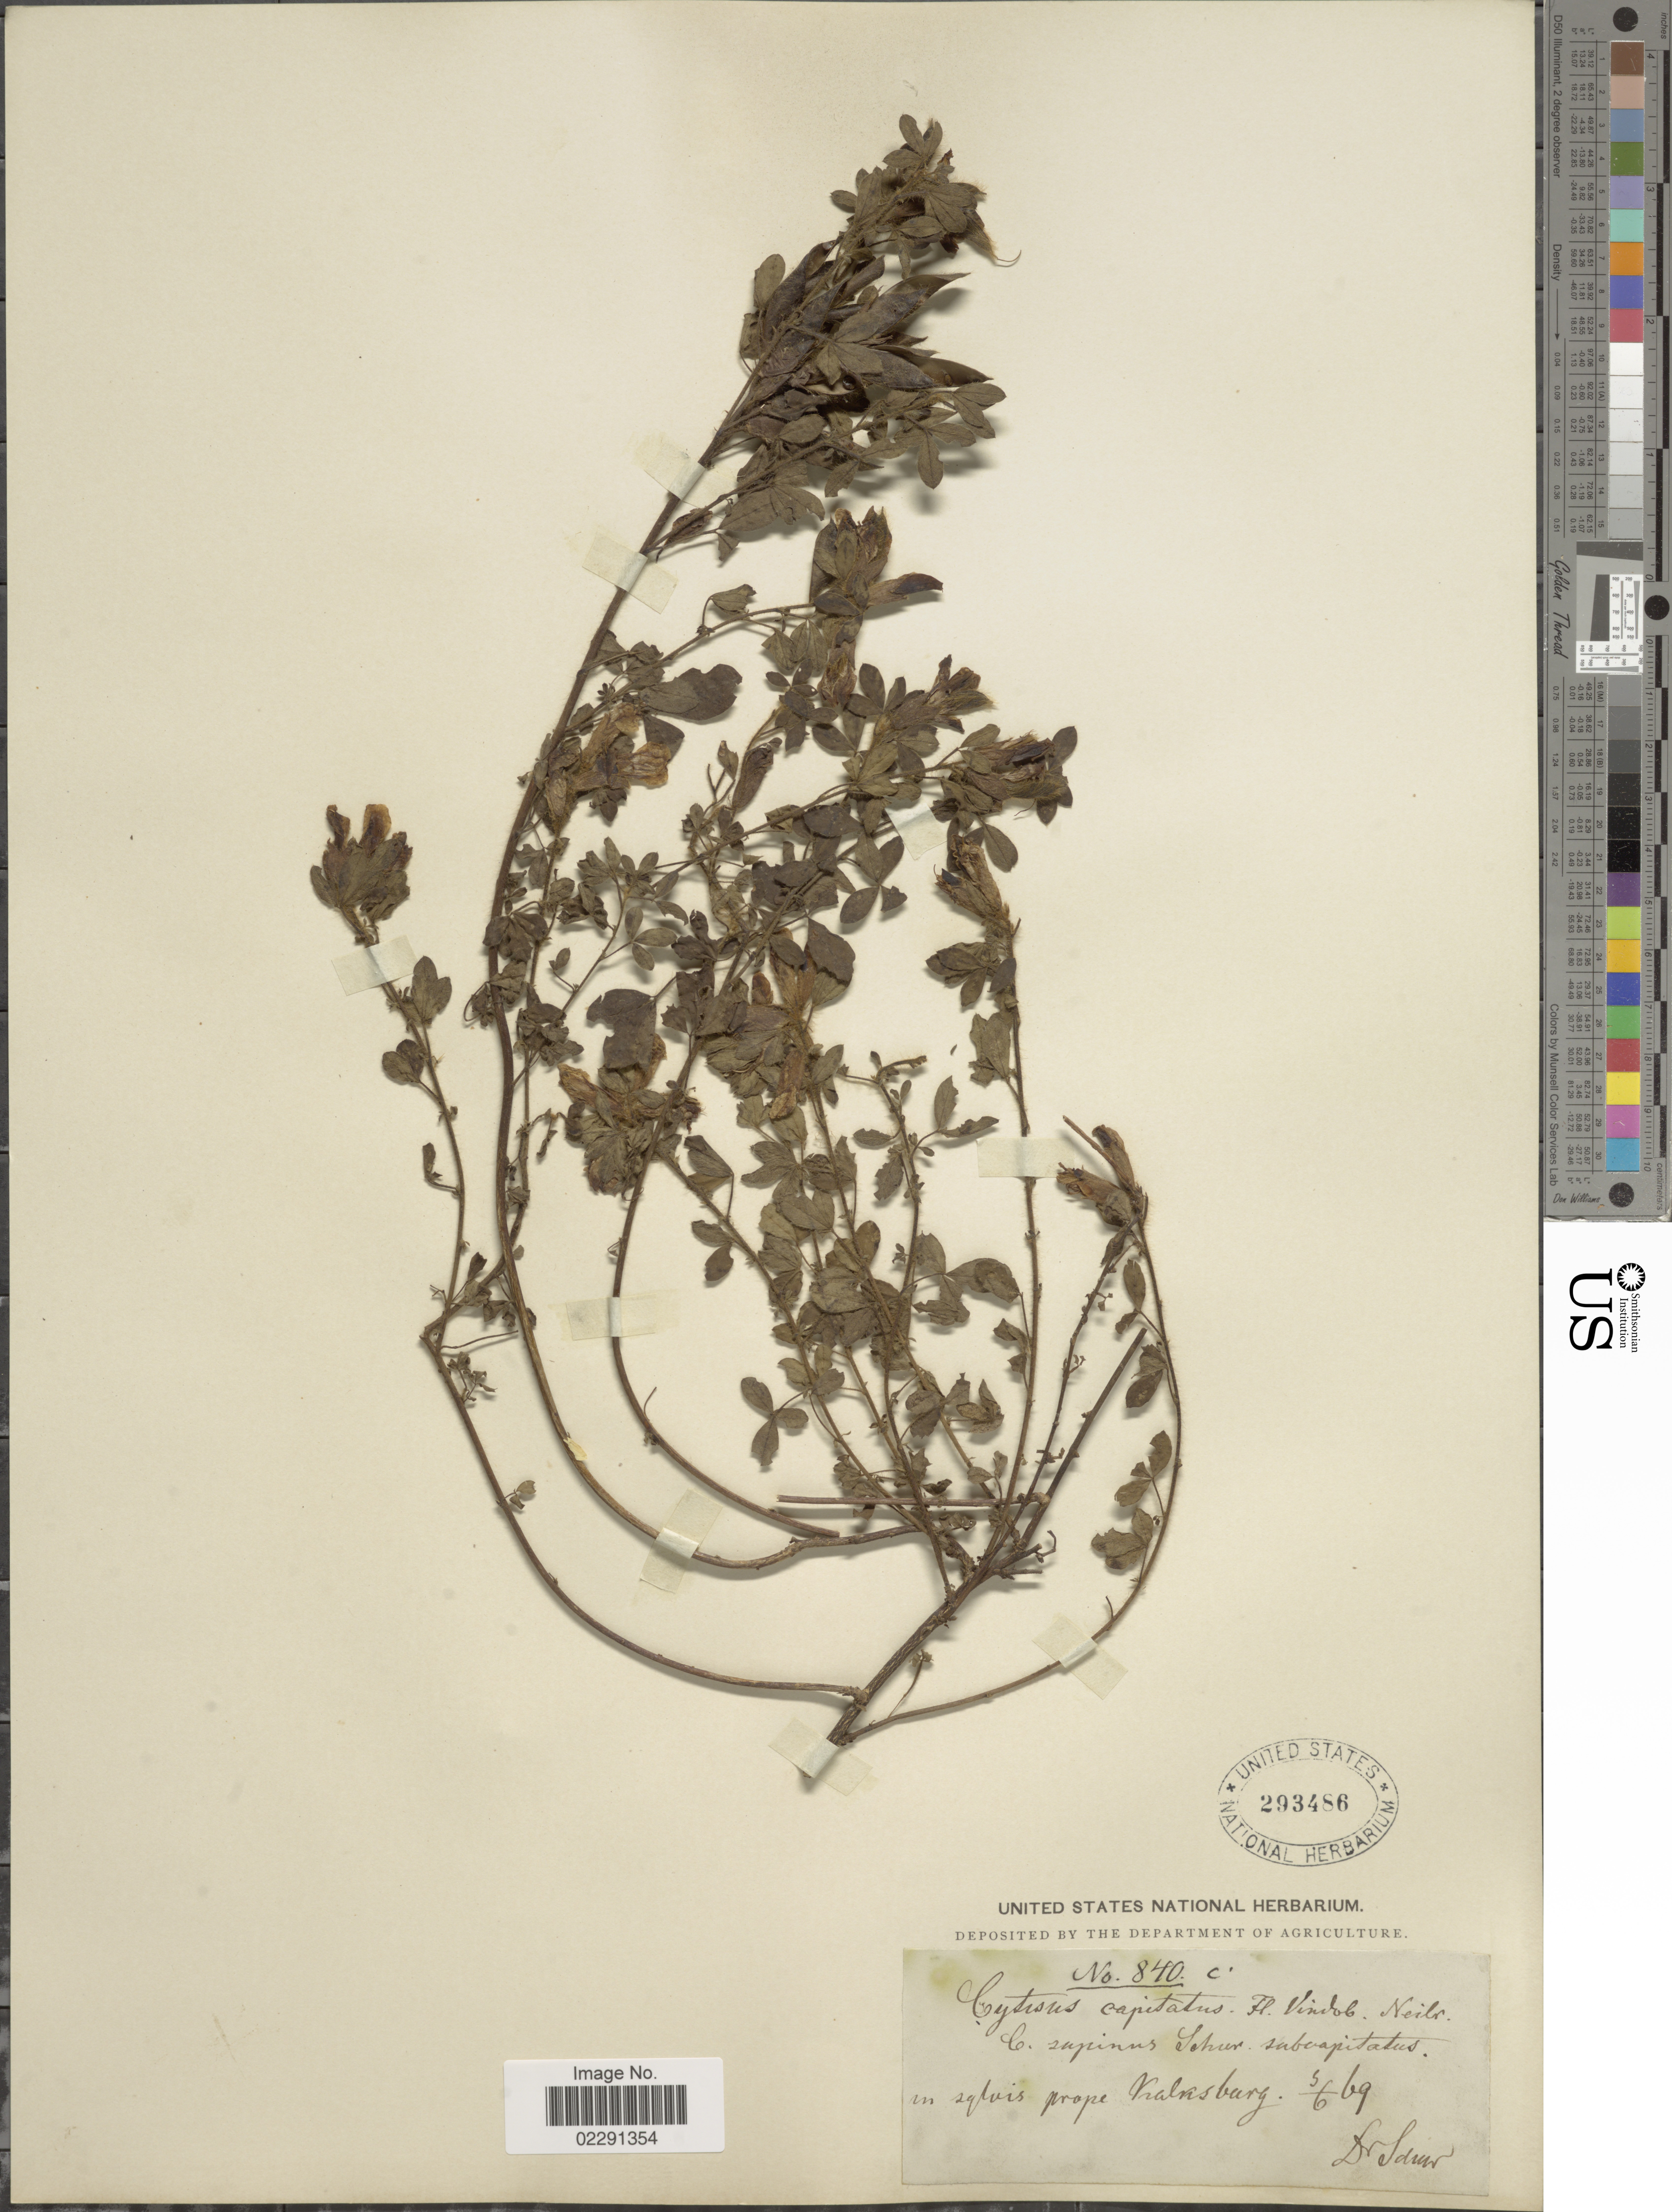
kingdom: Plantae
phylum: Tracheophyta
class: Magnoliopsida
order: Fabales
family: Fabaceae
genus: Cytisus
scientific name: Cytisus hirsutus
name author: L.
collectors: Schur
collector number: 840c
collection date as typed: Transcribed d/m/y: 3/6/69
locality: In sylvis prope Kalksburg. [interpreted]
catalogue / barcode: US 293486